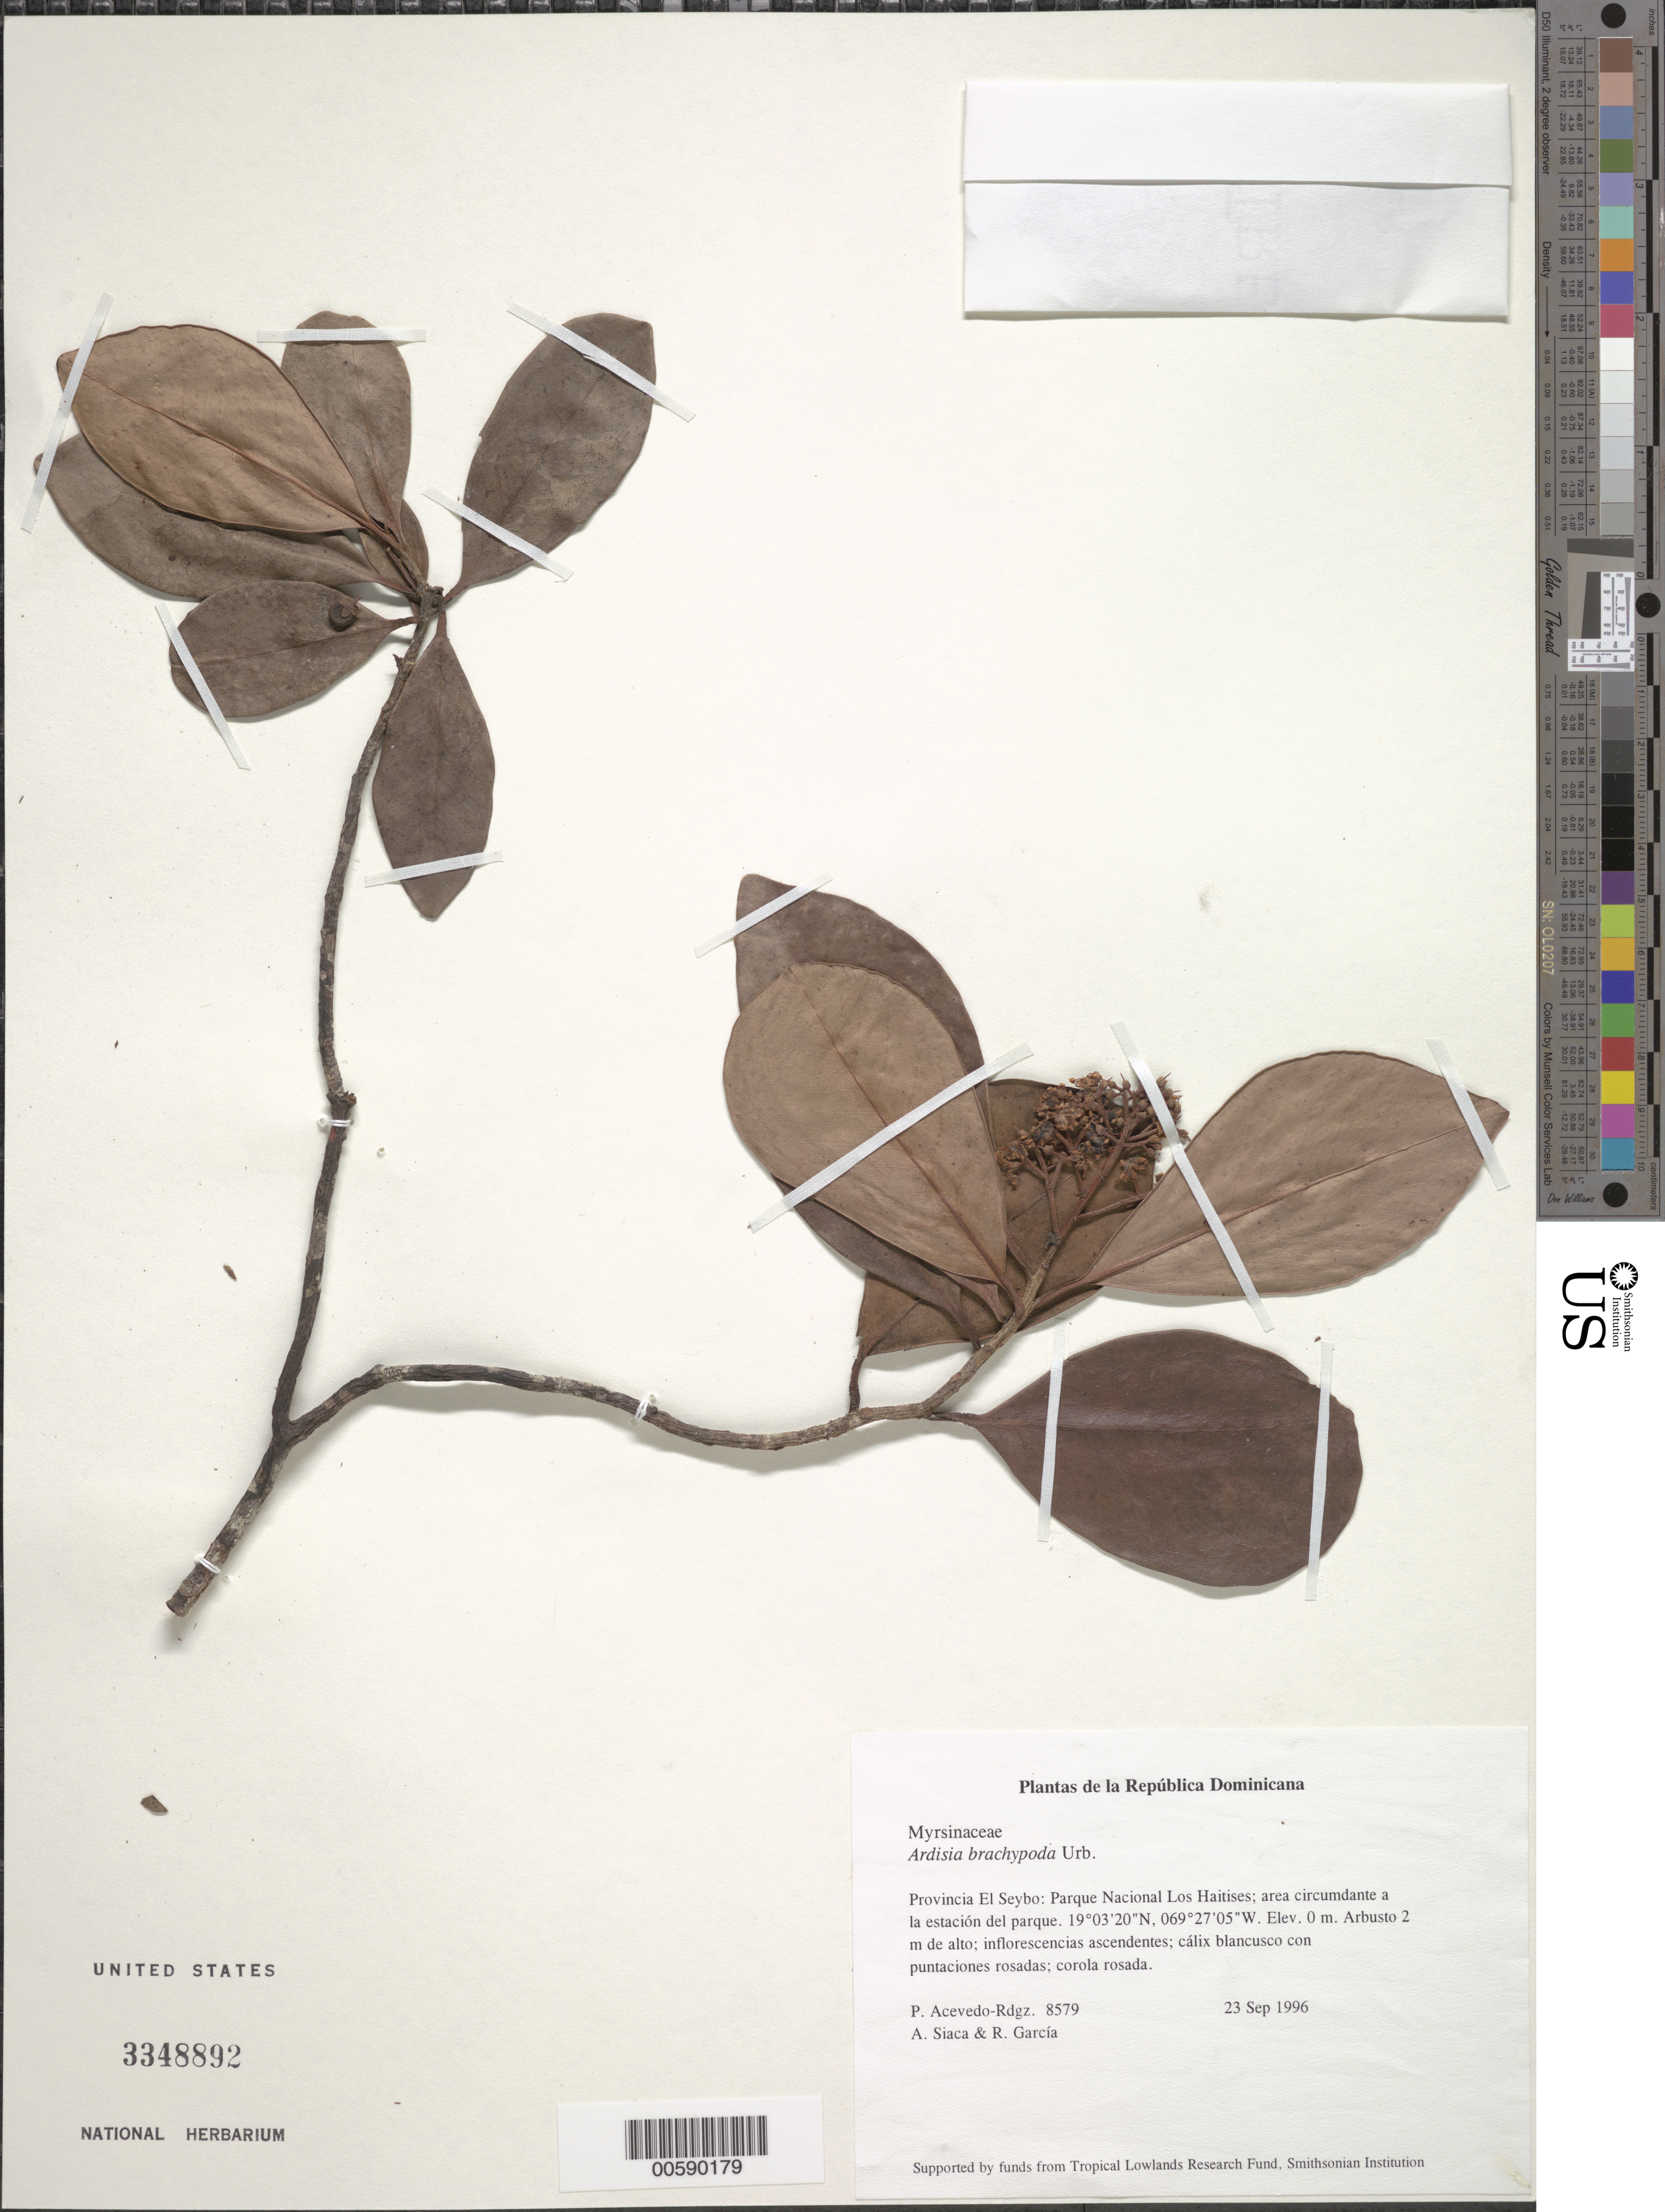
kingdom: Plantae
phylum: Tracheophyta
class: Magnoliopsida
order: Ericales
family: Primulaceae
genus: Ardisia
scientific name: Ardisia brachypoda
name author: Urb.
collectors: P. Acevedo-Rodr., A. Siaca & R. G. García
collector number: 8579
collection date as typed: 23 Sep 1996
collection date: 1996-09-23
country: Dominican Republic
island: Hispaniola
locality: Provincia El Seibo: Parque Nacional Los Haitises; area circumdante a la estación del parque.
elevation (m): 0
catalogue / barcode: US 3348892